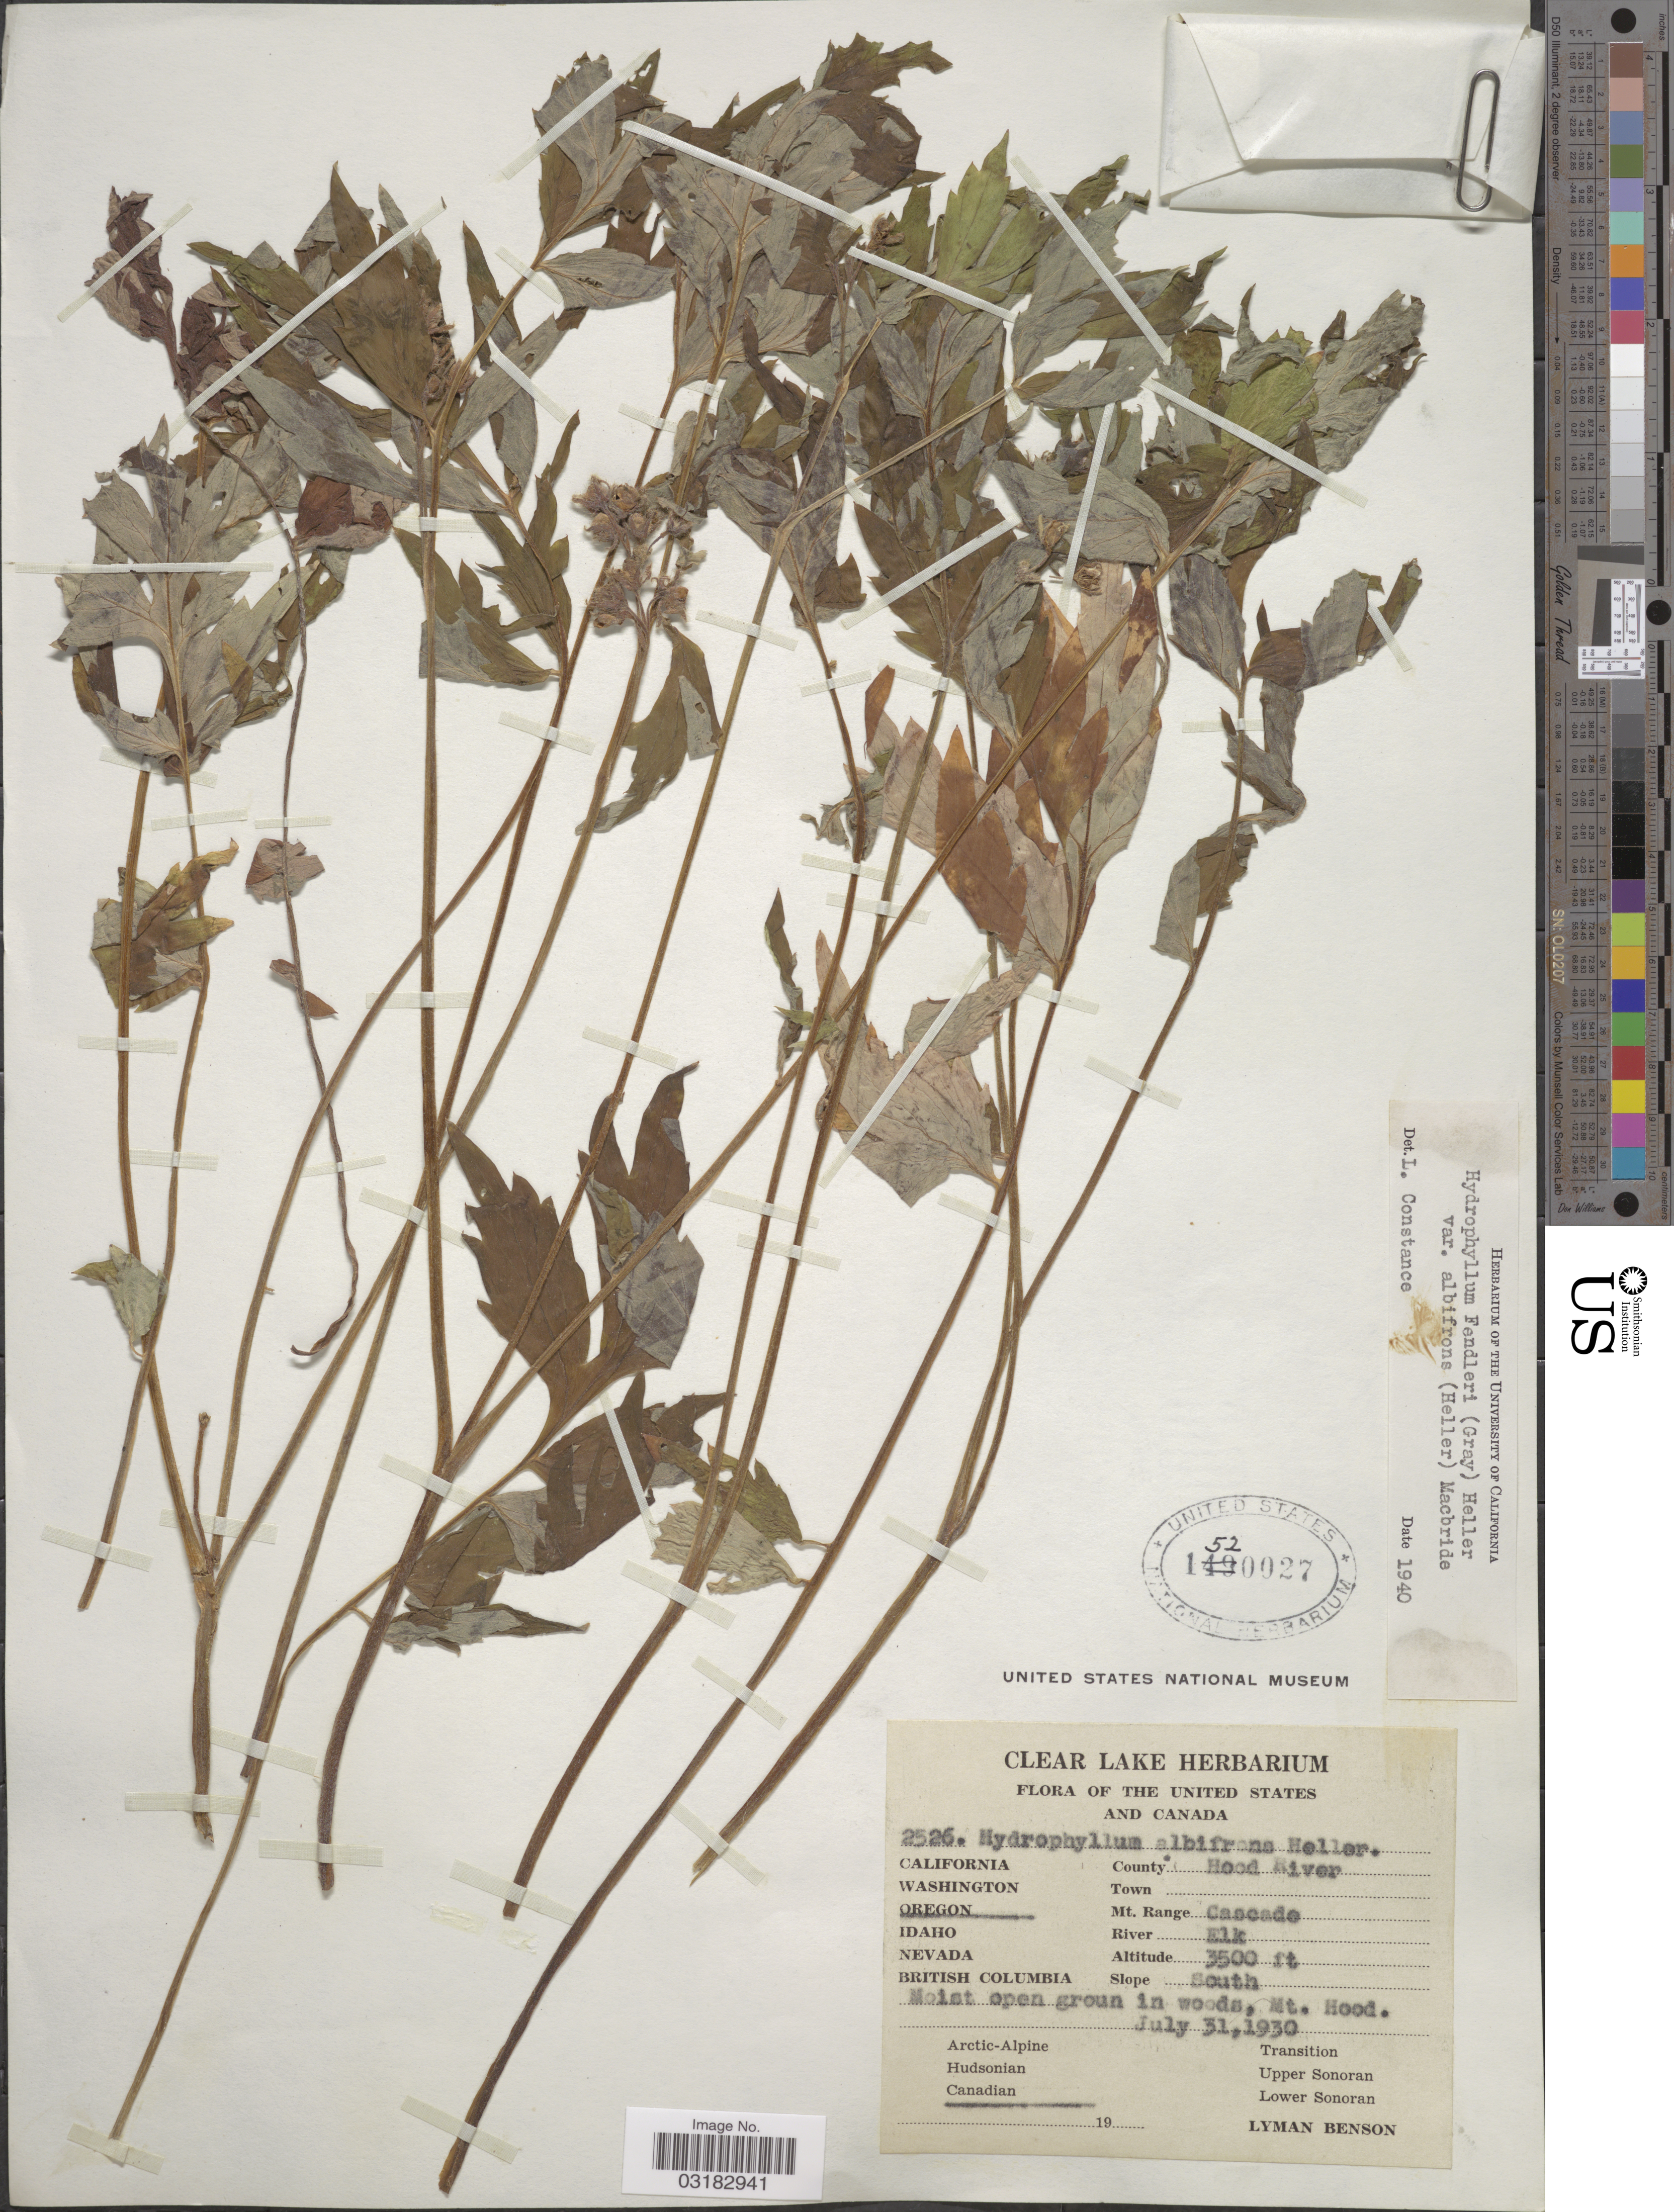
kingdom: Plantae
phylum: Tracheophyta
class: Magnoliopsida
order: Boraginales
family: Hydrophyllaceae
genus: Hydrophyllum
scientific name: Hydrophyllum fendleri var. albifrons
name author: (A. Heller) J.F. Macbr.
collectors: L. D. Benson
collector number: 2526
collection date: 1930-07-31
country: United States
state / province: Oregon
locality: County Hood River. Mt Range Cascade. River Elk. Slope South. Mt. Hood.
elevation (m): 1067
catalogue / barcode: US 1520027